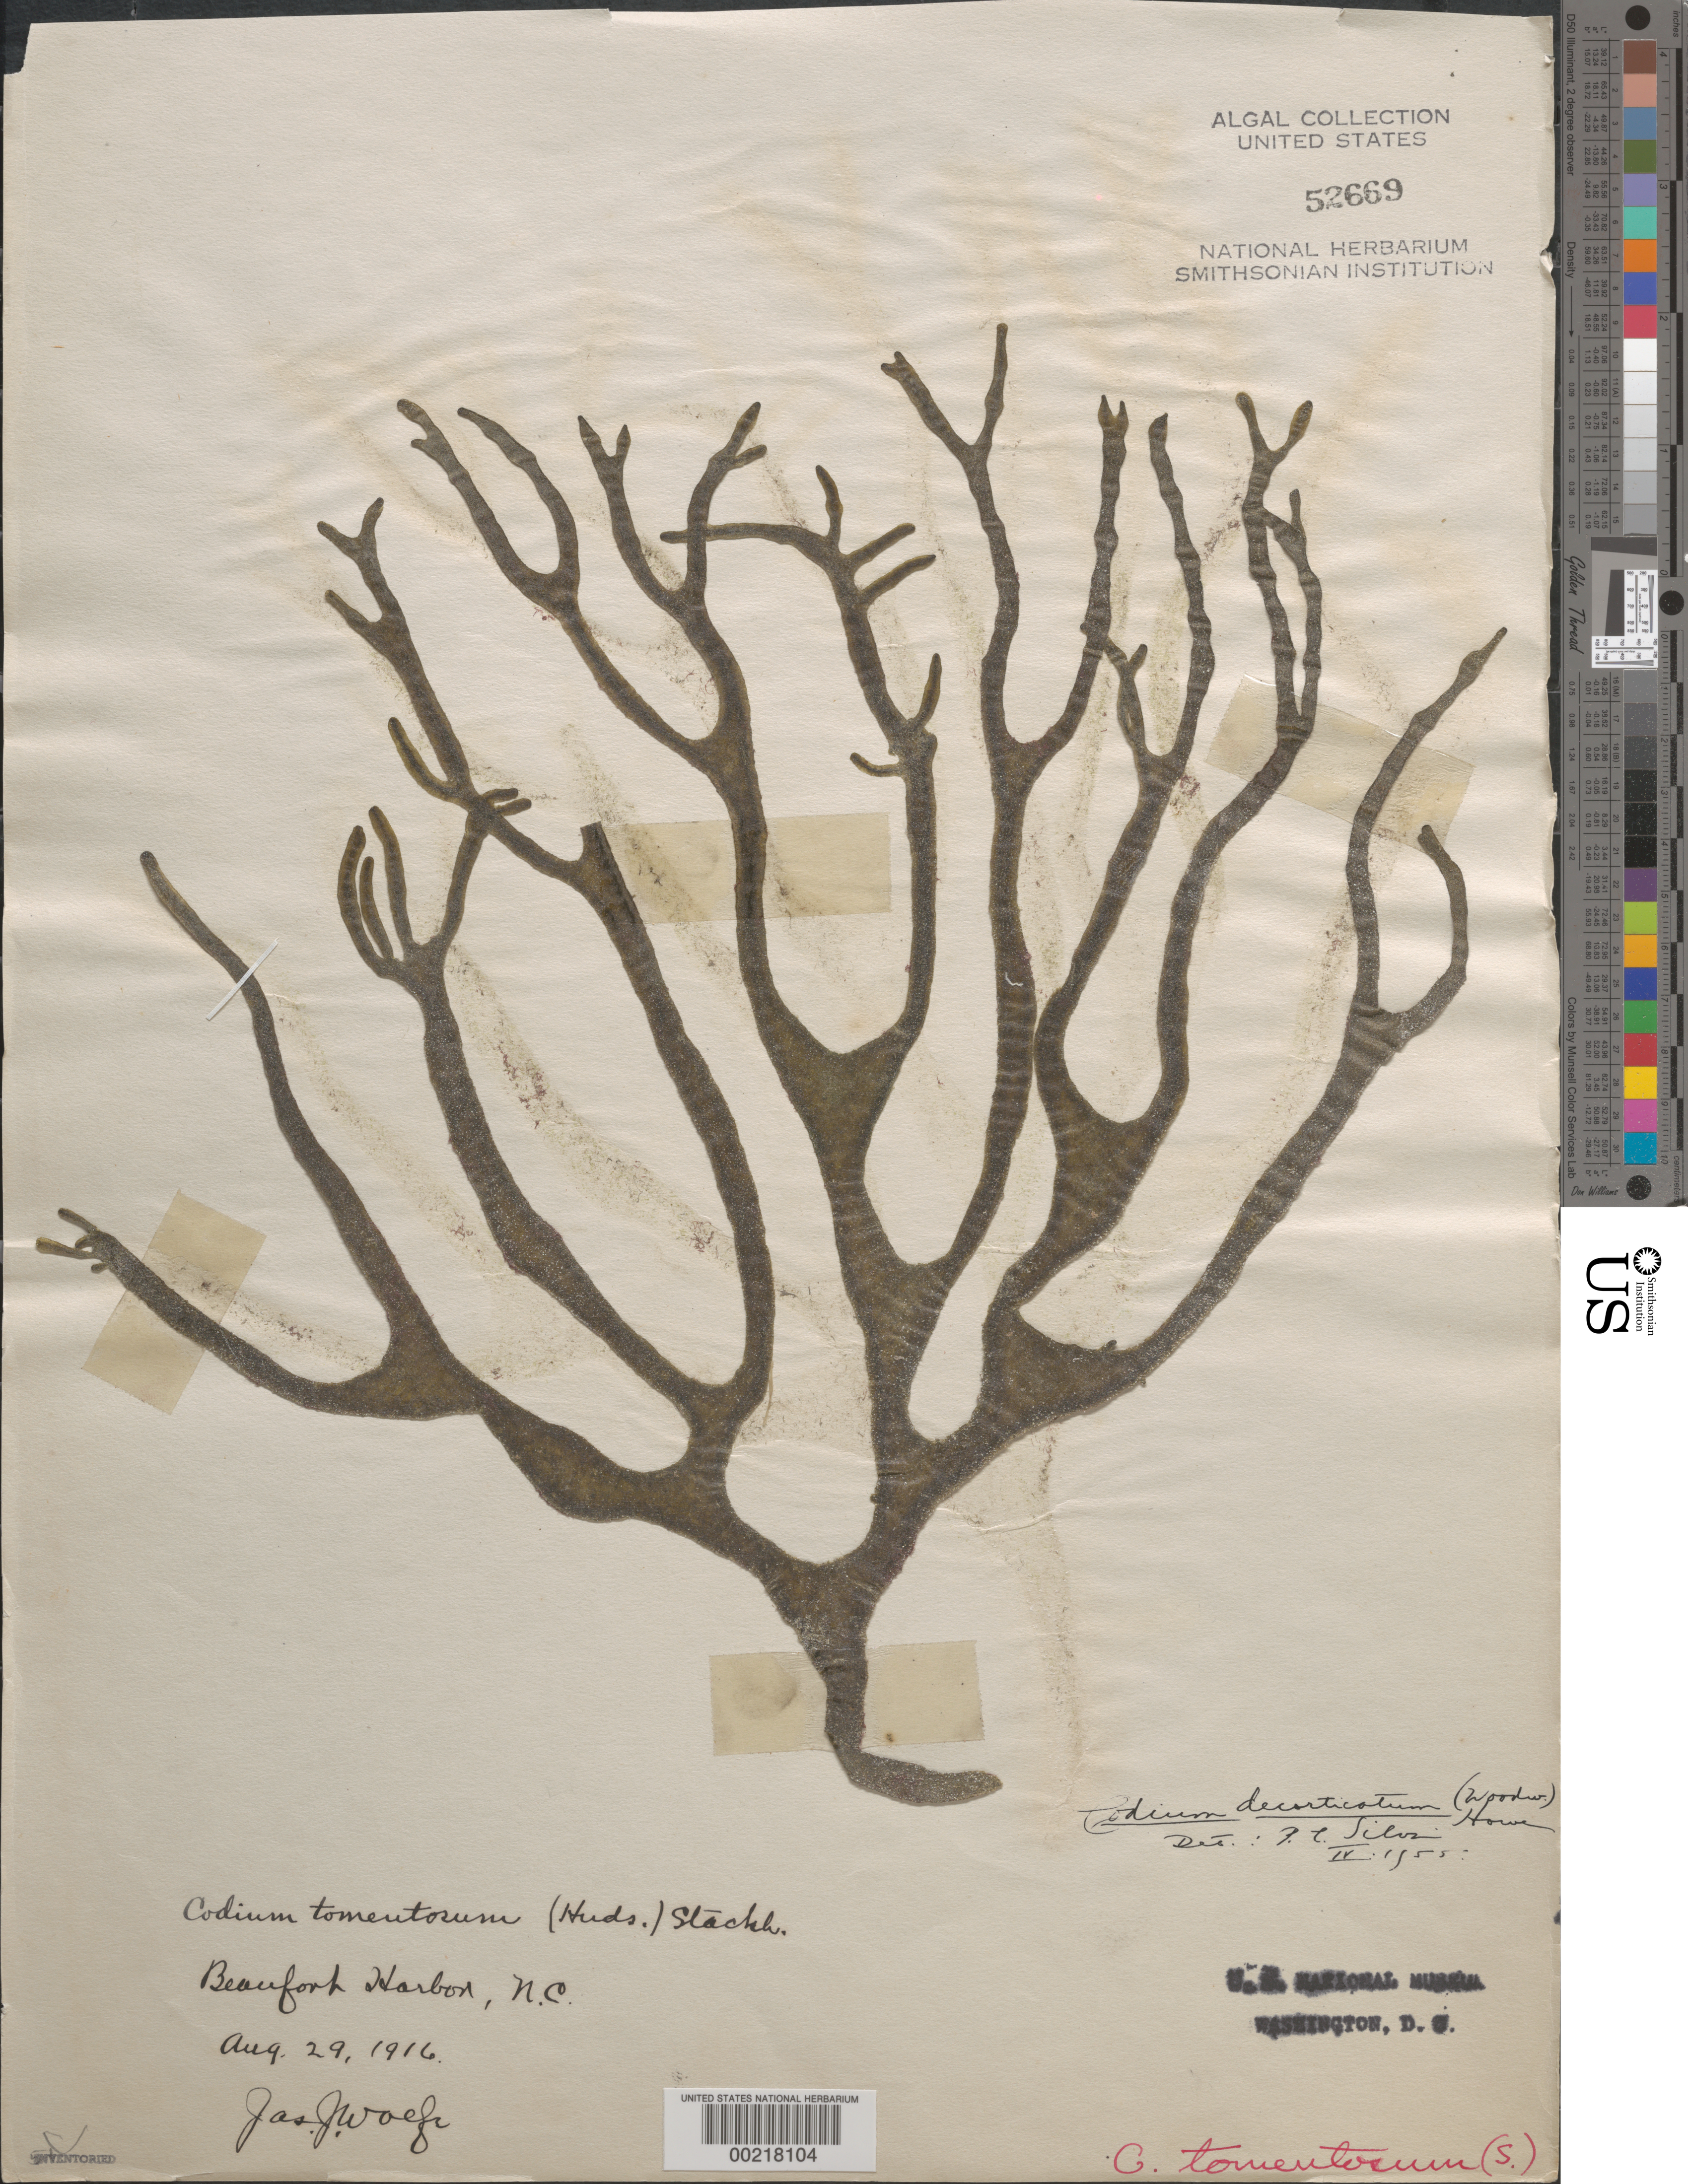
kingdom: Plantae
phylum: Chlorophyta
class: Ulvophyceae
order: Bryopsidales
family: Codiaceae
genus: Codium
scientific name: Codium decorticatum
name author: (Woodw.) M. Howe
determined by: Silva, P. C.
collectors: J. Wolfe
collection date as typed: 29 Aug 1916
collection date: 1916-08-29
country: United States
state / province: North Carolina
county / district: Carteret County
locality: Beaufort Harbor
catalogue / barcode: US 52669